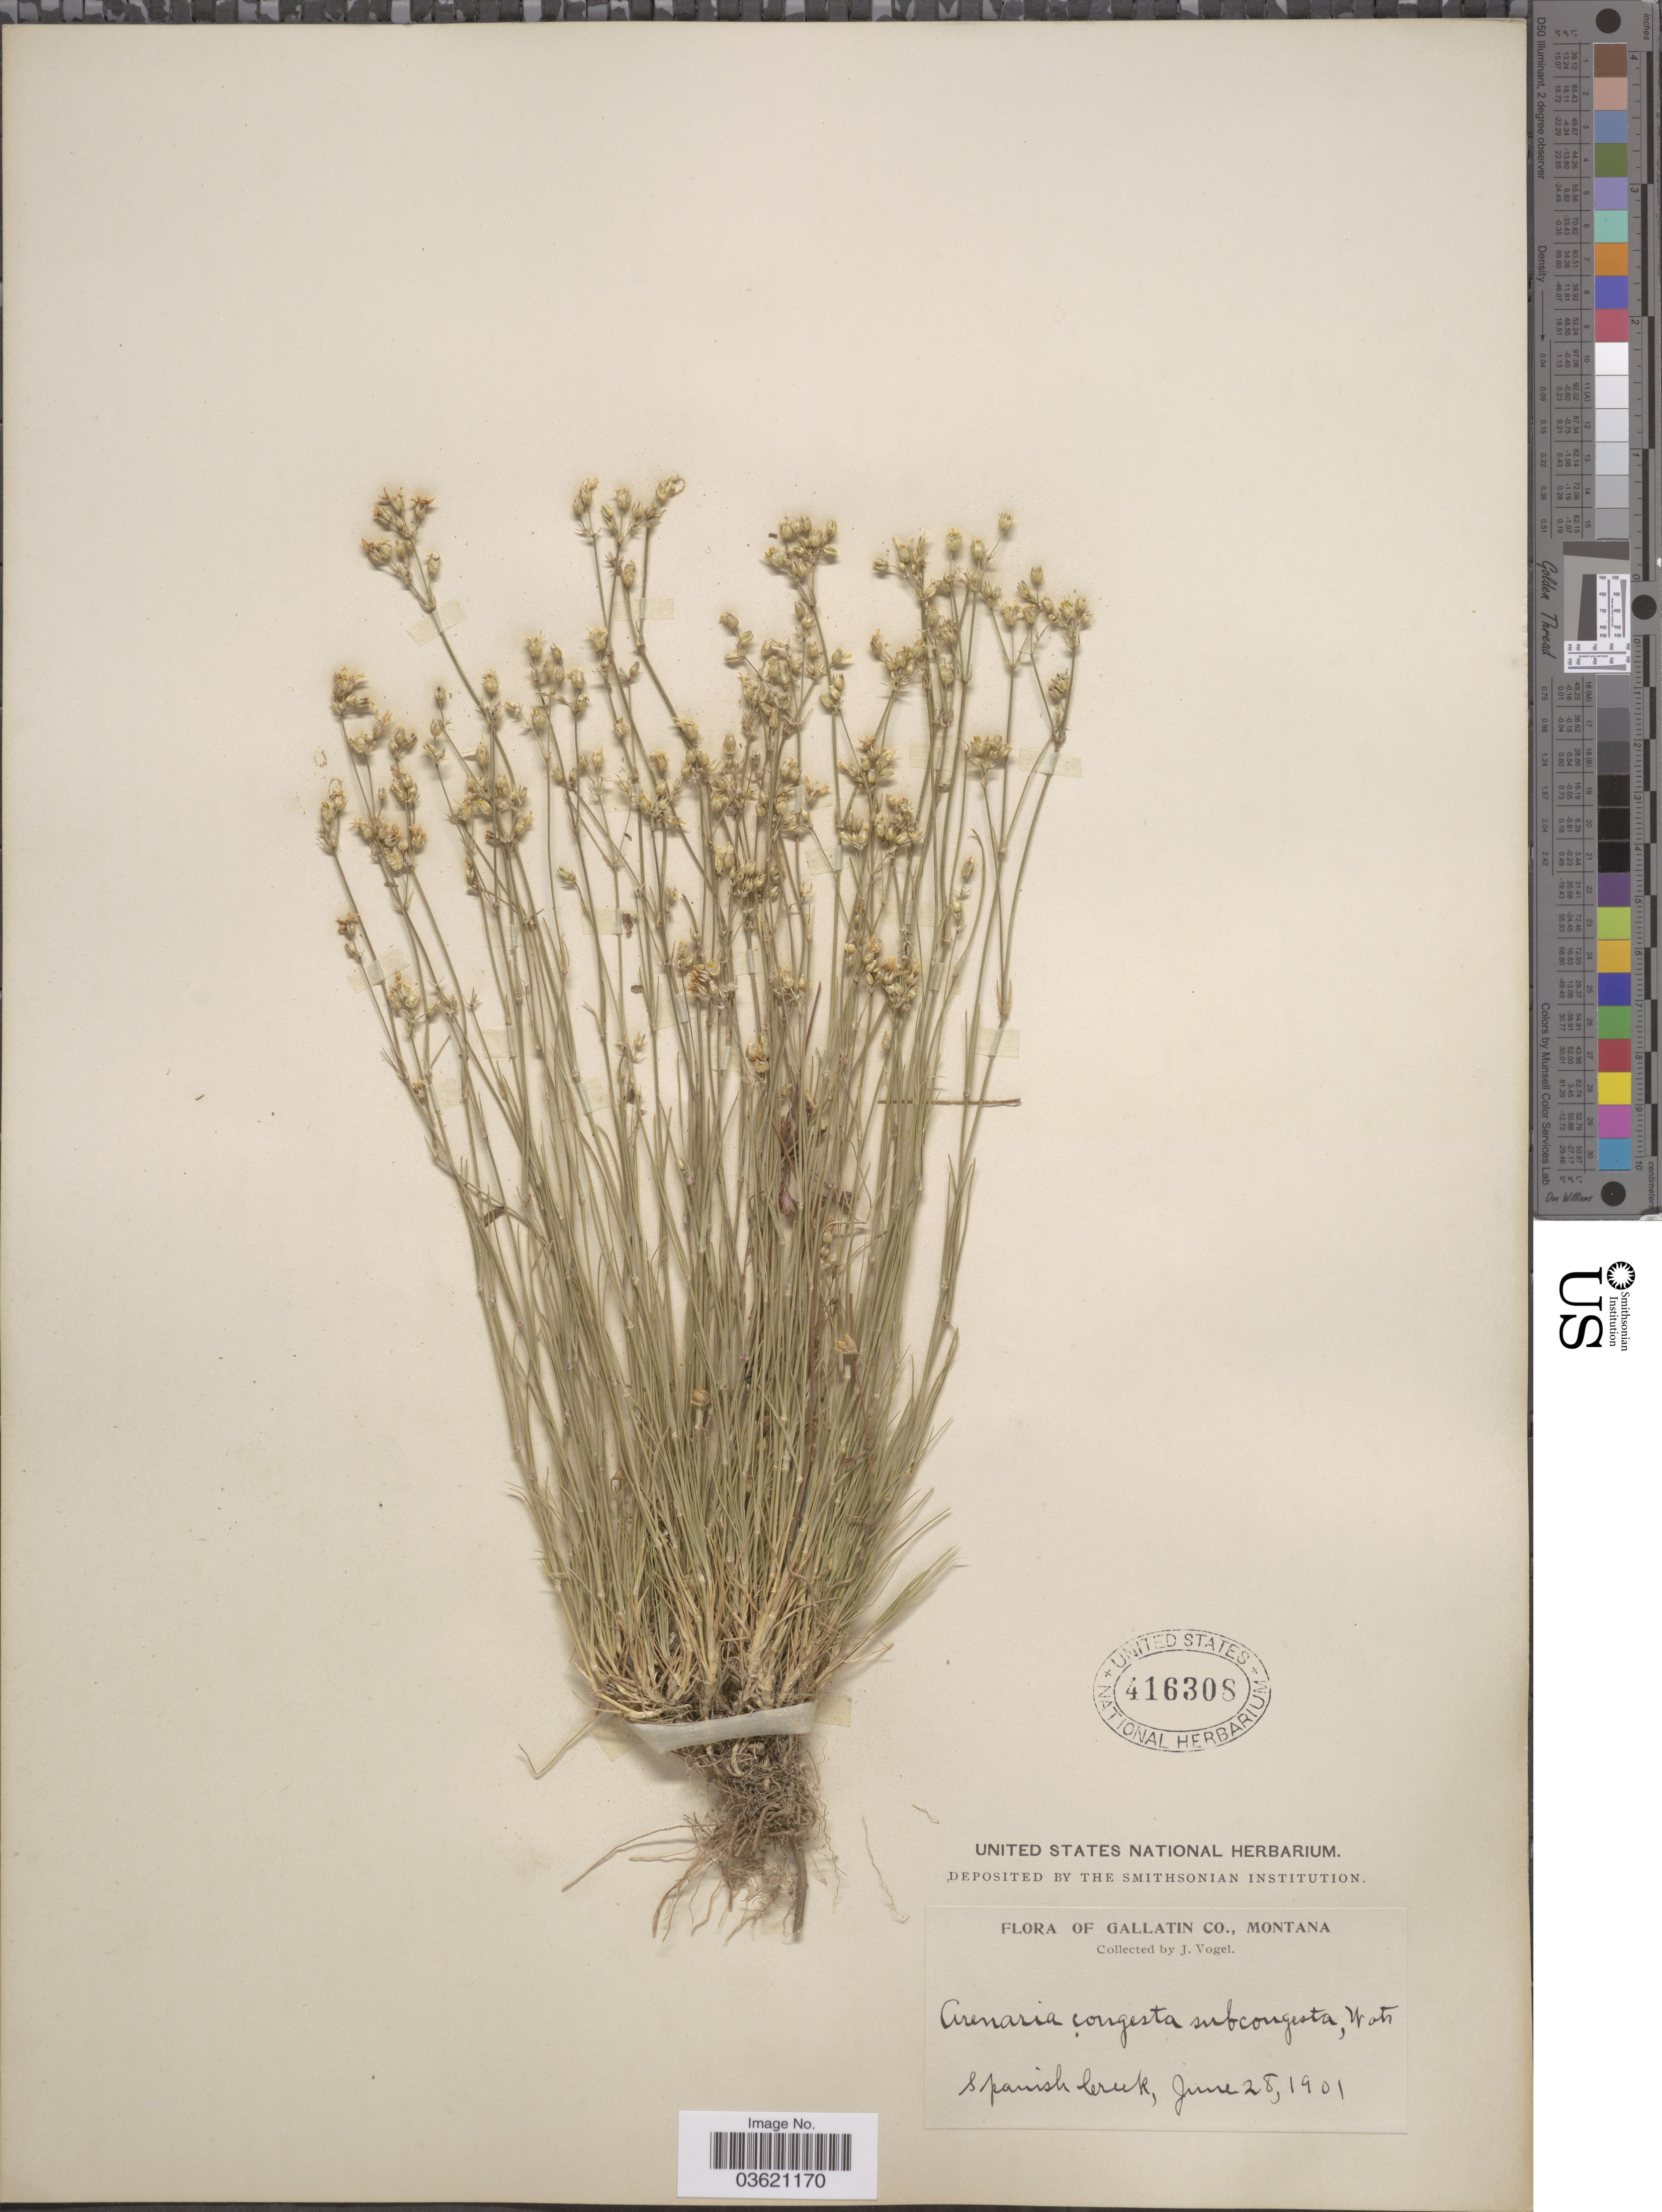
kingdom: Plantae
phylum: Tracheophyta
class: Magnoliopsida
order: Caryophyllales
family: Caryophyllaceae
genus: Eremogone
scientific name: Eremogone congesta var. lithophila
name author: (Rydb.) Dorn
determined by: Strong, Mark T., (BOT), Smithsonian Institution - National Museum of Natural History (UNITED STATES)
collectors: J. Vogel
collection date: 1901-06-28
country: United States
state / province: Montana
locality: Gallatin Co., Spanish Creek.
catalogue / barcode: US 416308